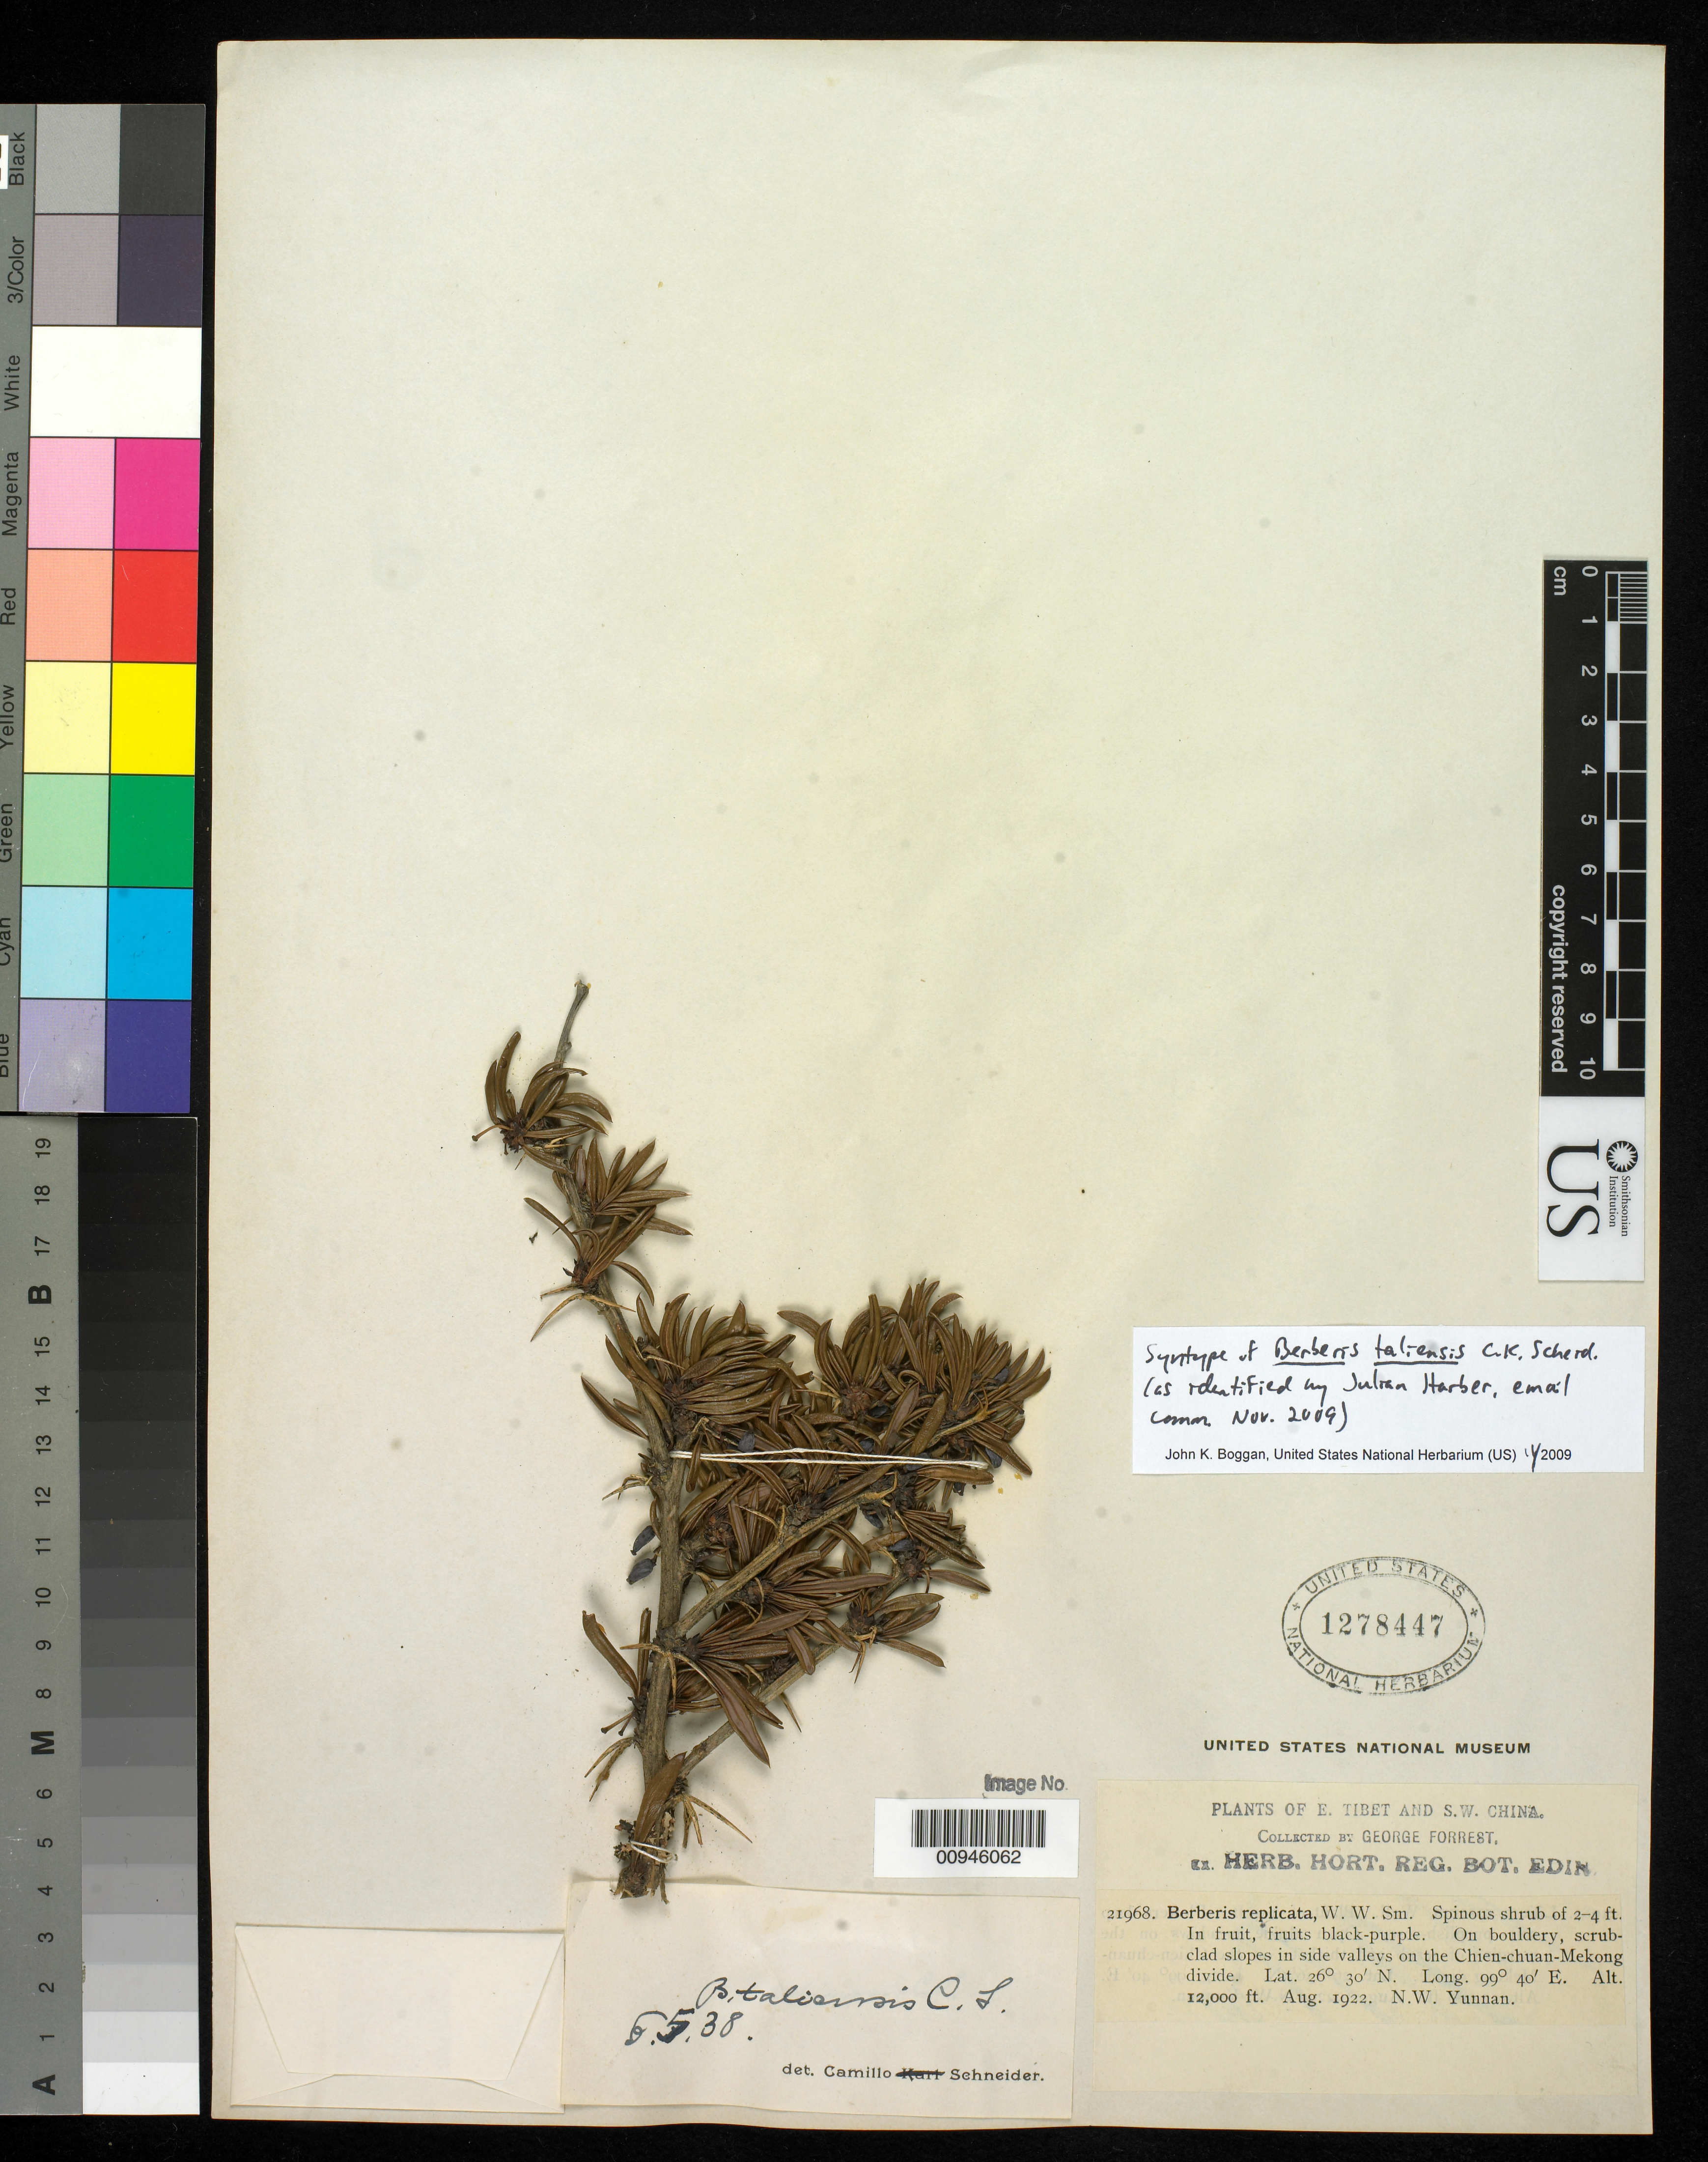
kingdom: Plantae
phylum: Tracheophyta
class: Magnoliopsida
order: Ranunculales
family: Berberidaceae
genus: Berberis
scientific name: Berberis taliensis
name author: C.K. Schneid.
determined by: Harber, Julian, (UNITED KINGDOM)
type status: Syntype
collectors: G. Forrest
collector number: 21968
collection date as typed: Aug 1922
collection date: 1922-08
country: China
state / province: Yunnan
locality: N.W. Yunnan, on bouldery, scrub-clad slopes in side valleys on the Chien-chuan-Mekong divide.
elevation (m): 3658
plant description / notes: Type status and currently accepted name as communicated by Julian Harber via email, Nov. 2009.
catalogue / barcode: US 1278447